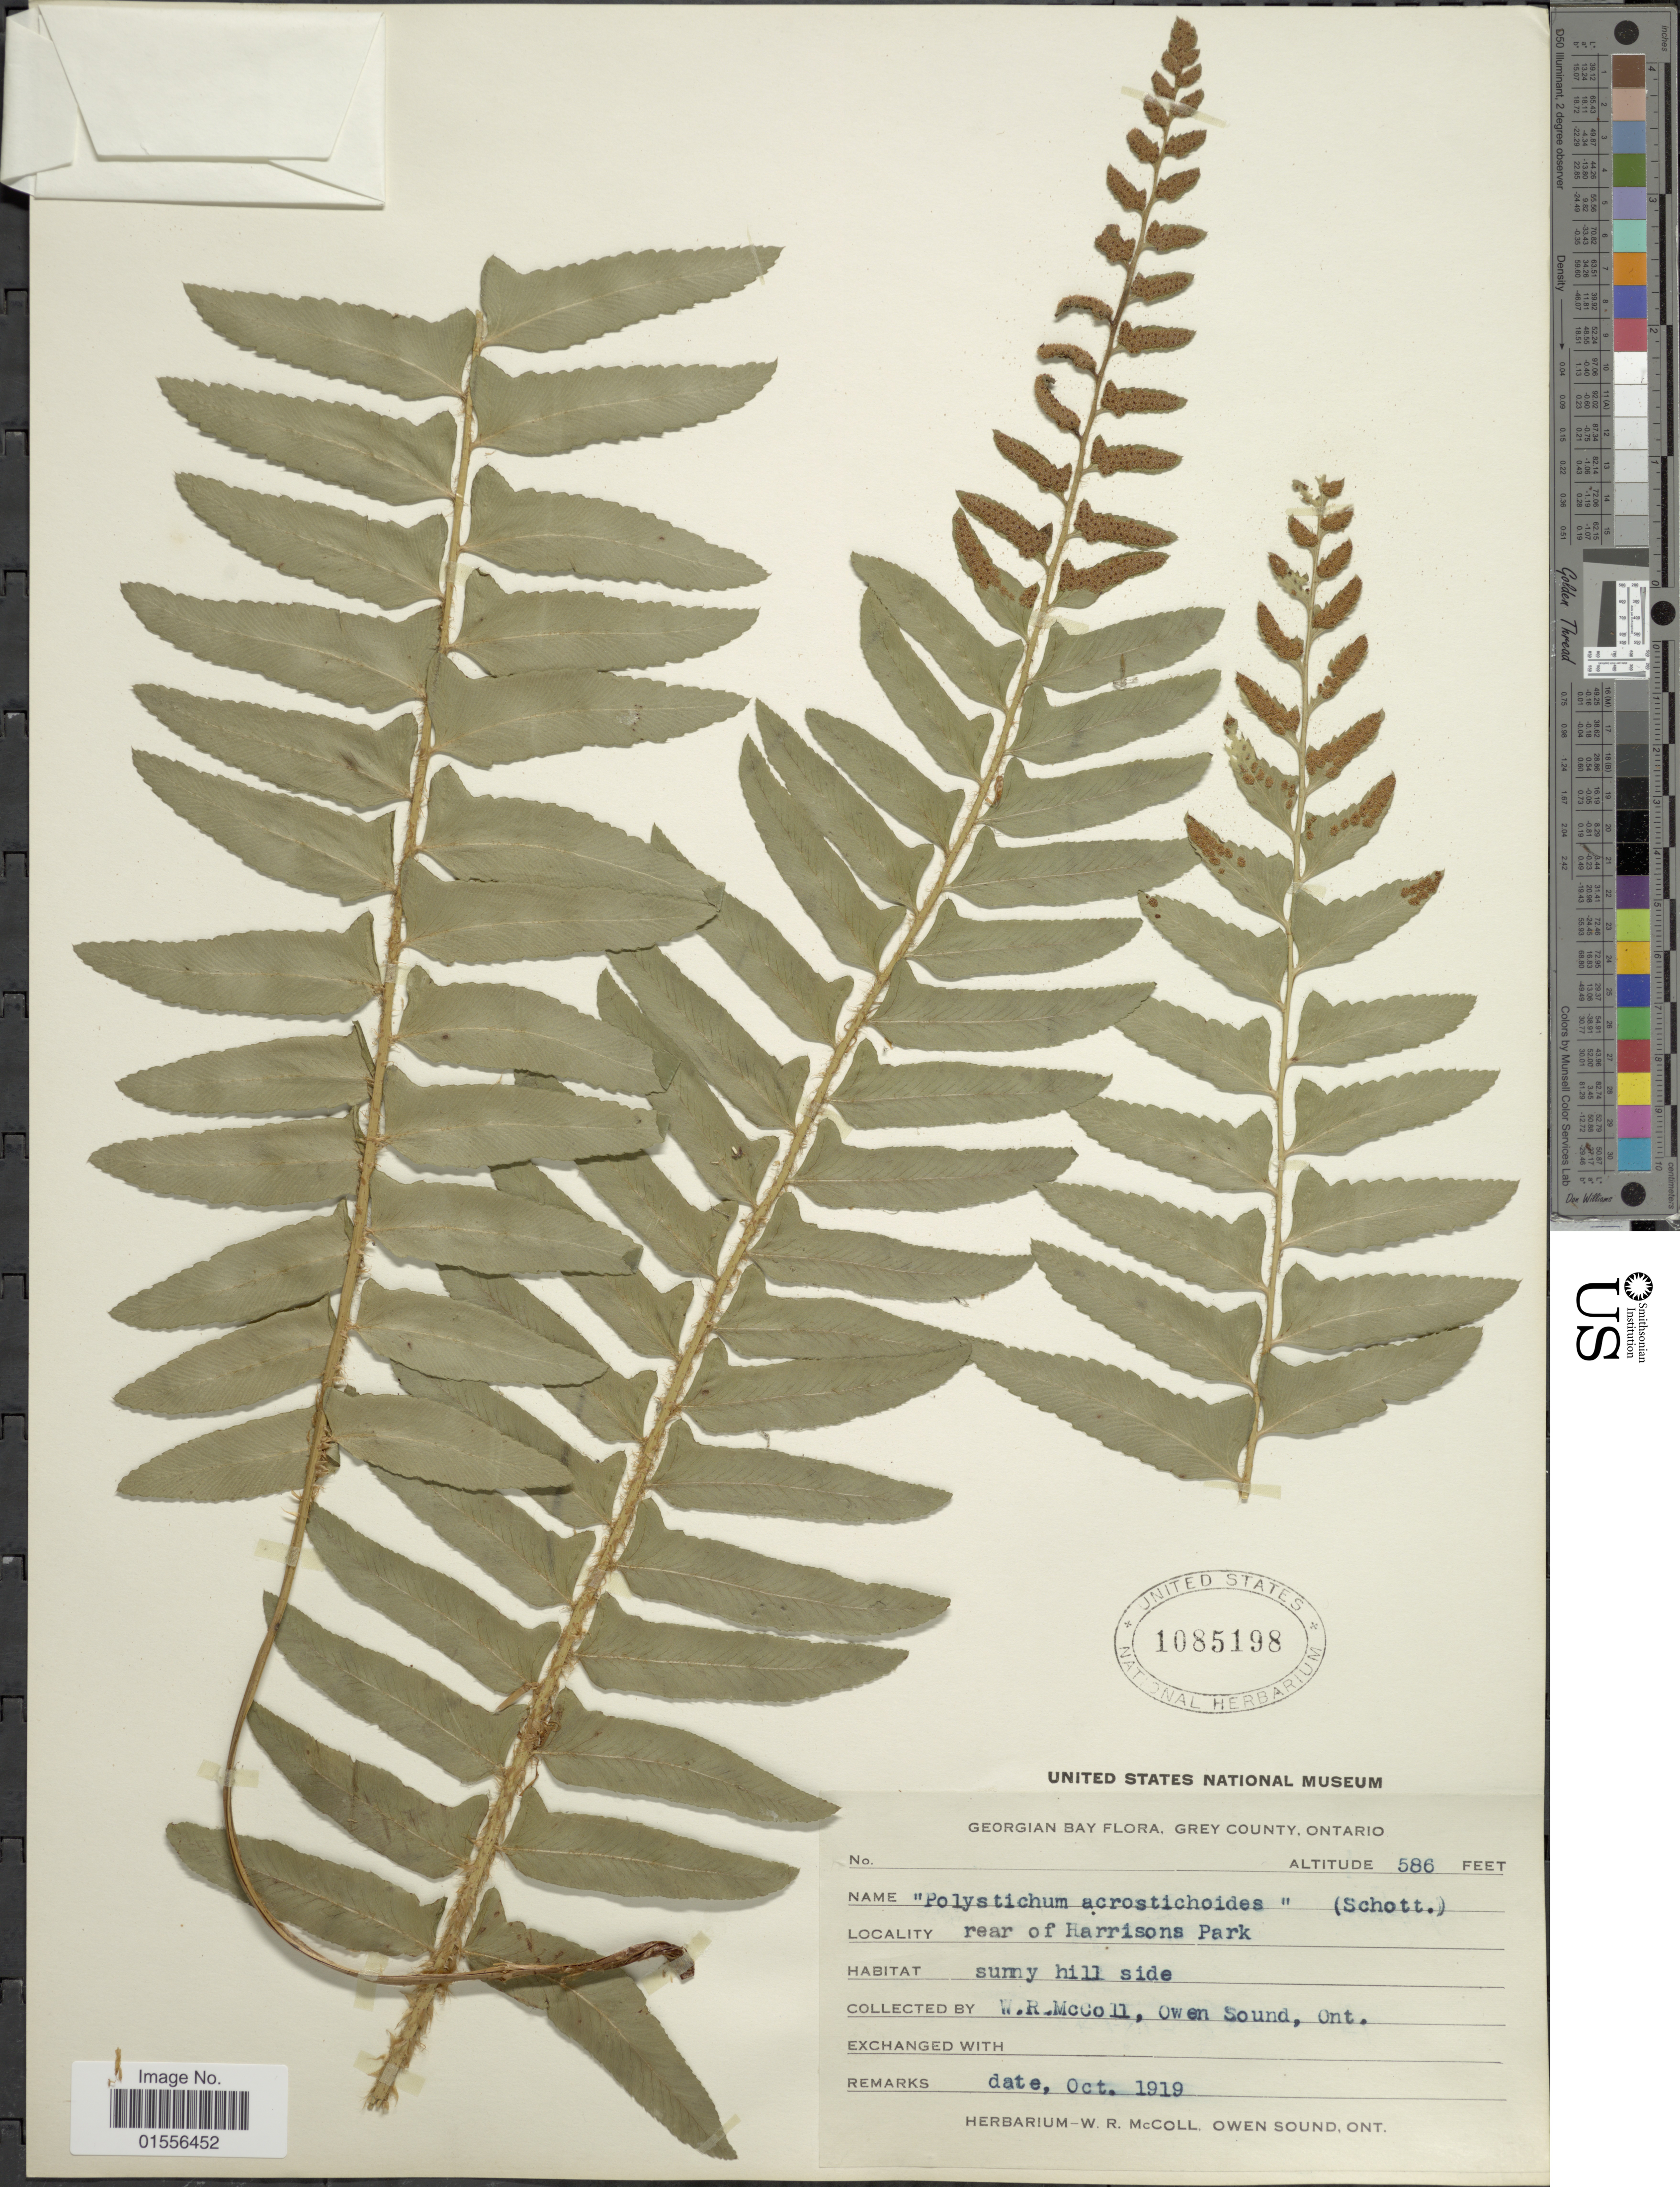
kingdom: Plantae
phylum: Tracheophyta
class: Polypodiopsida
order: Polypodiales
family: Dryopteridaceae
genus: Polystichum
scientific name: Polystichum acrostichoides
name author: (Michx.) Schott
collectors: W. McColl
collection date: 1919-10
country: Canada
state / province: Ontario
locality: Rear of Harrisons Park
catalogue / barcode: US 1085198